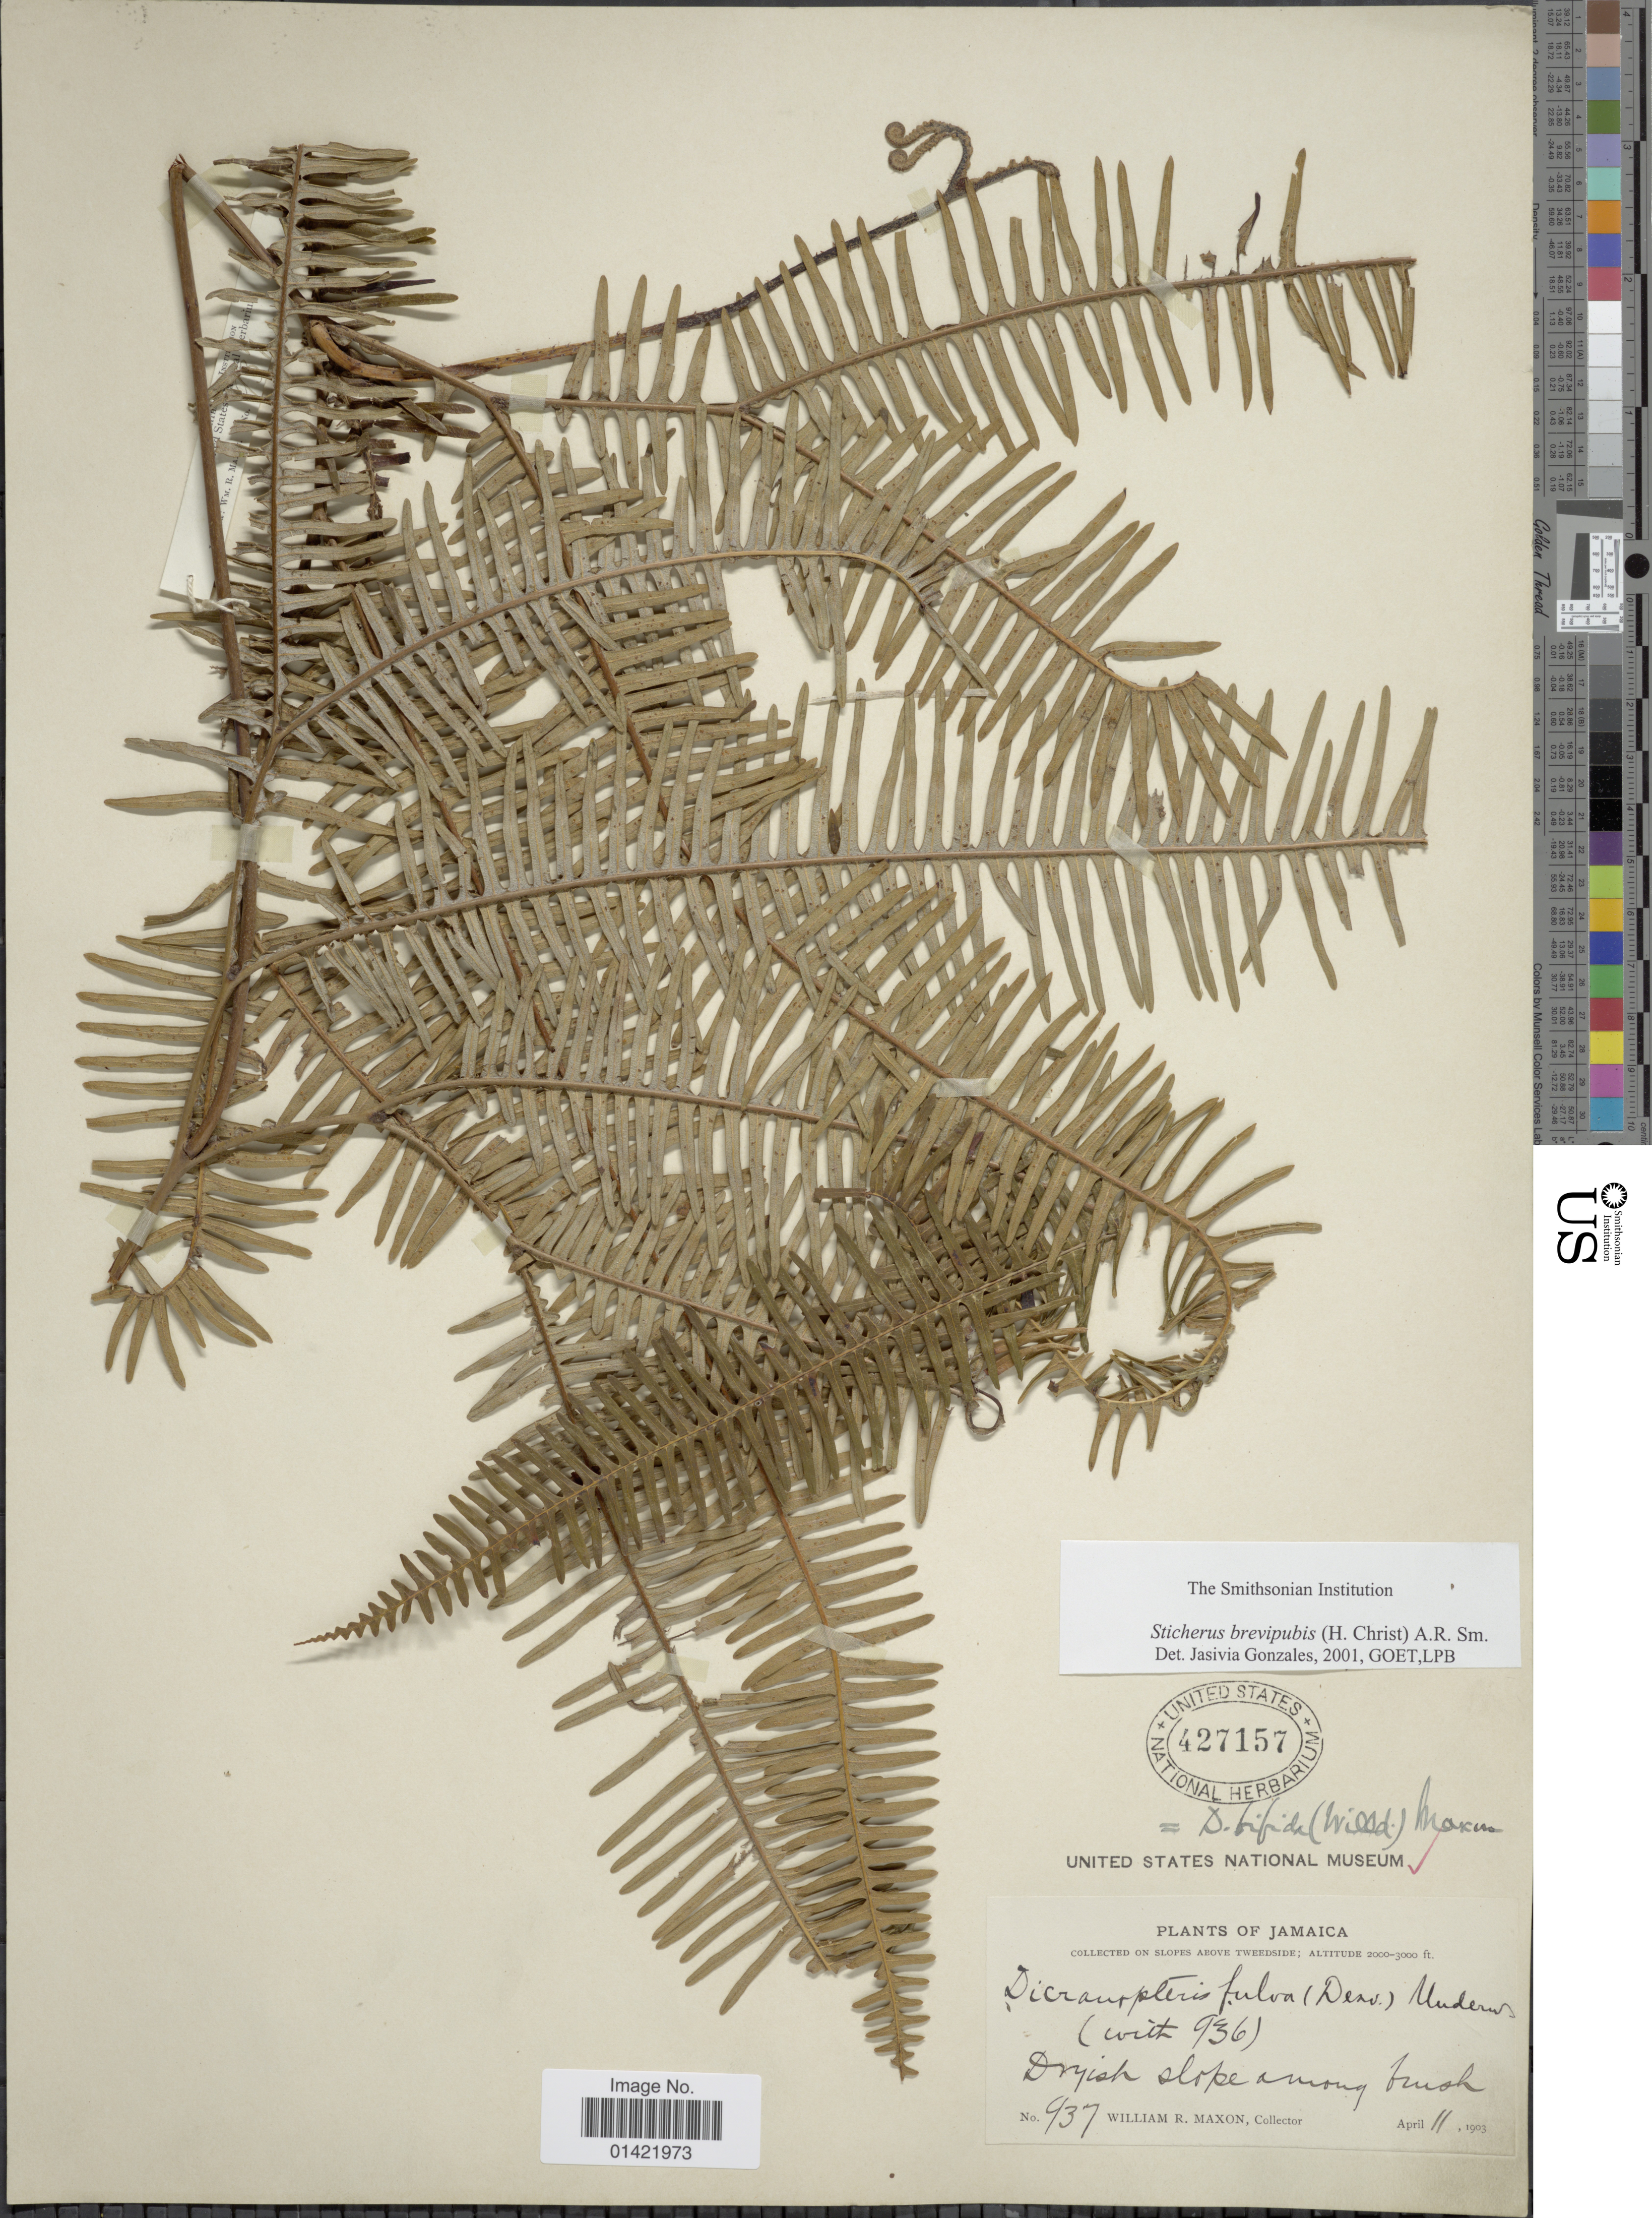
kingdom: Plantae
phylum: Tracheophyta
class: Polypodiopsida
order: Gleicheniales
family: Gleicheniaceae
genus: Sticherus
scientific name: Sticherus fulvus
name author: (Desv.) Ching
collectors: W. R. Maxon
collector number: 937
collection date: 1903-04-11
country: Jamaica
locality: On slopes above Tweedside.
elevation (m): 610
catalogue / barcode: US 427157